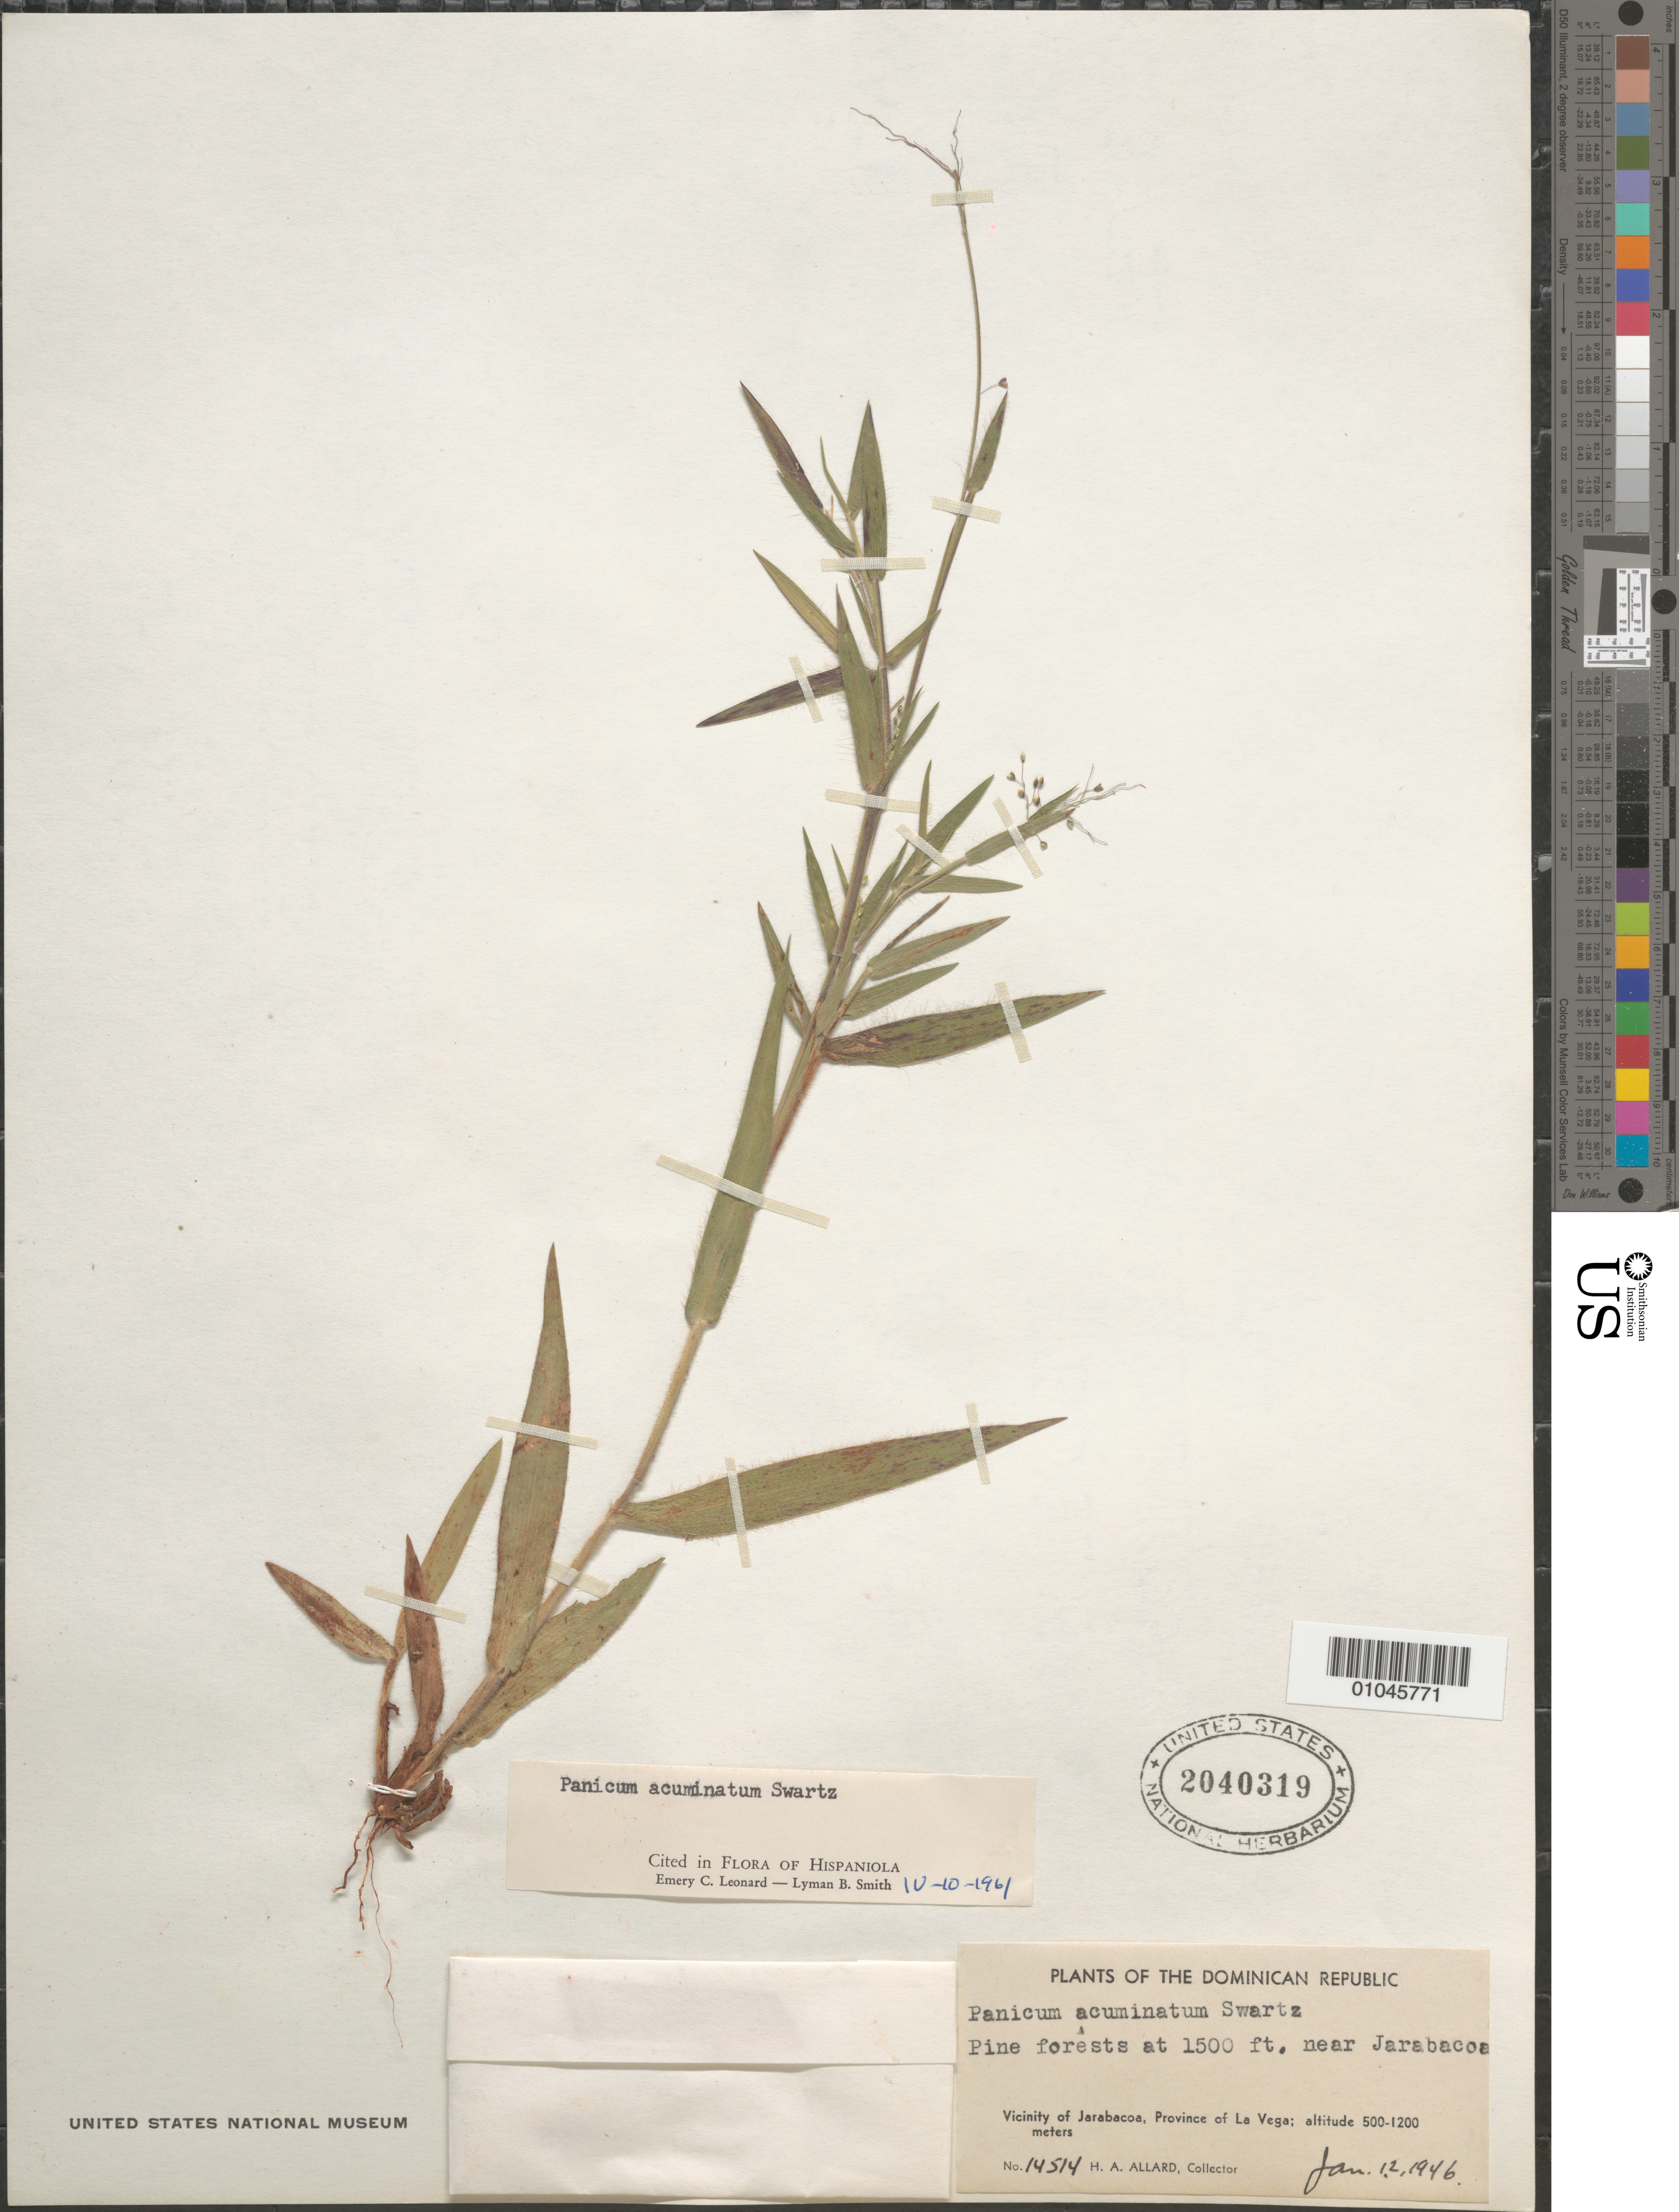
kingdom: Plantae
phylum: Tracheophyta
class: Liliopsida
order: Poales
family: Poaceae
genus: Panicum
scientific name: Panicum acuminatum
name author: Sw.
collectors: H. A. Allard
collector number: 14514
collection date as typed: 12 Jan 1946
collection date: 1946-01-12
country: Dominican Republic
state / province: La Vega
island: Hispaniola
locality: Pine forests near Jarabocoa.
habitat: pine forest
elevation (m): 457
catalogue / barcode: US 2040319